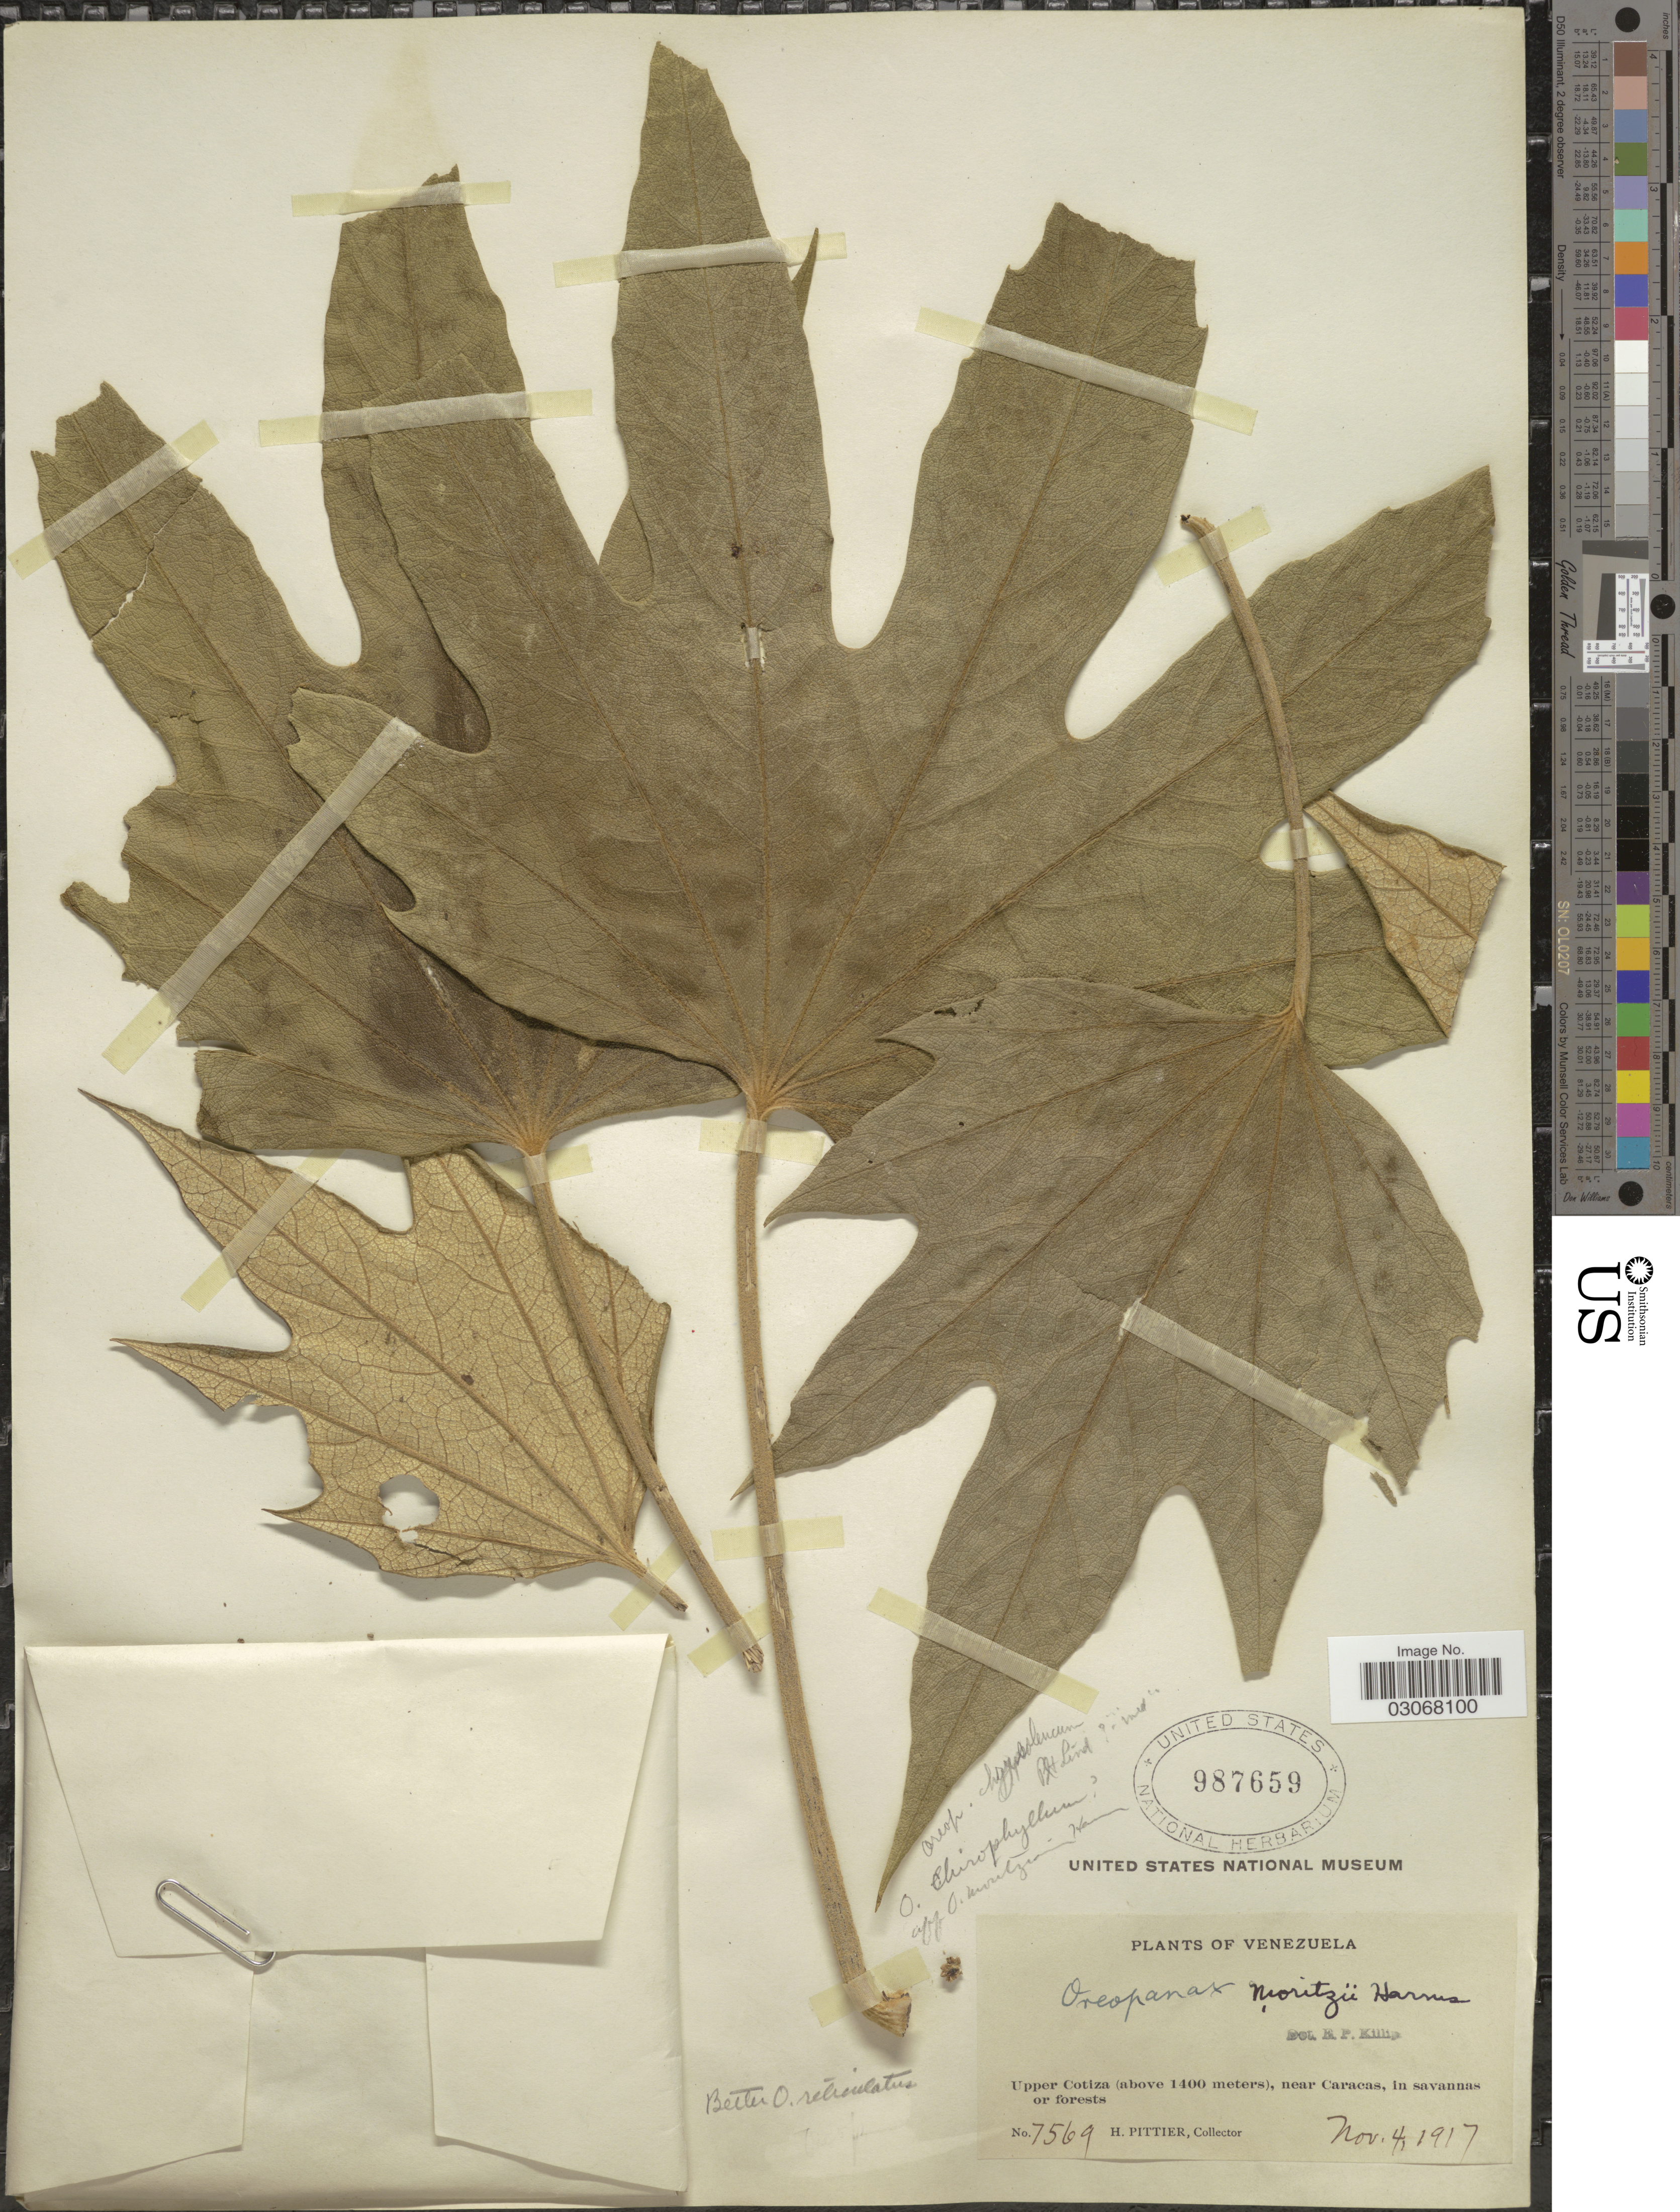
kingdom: Plantae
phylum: Tracheophyta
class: Magnoliopsida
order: Apiales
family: Araliaceae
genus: Oreopanax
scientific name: Oreopanax reticulatus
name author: (Willd. ex Schult.) Decne. & Planch.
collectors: H. F. Pittier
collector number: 7569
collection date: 1917-11-04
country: Venezuela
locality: Upper Cotiza, near Caracas.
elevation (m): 1400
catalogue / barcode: US 987659